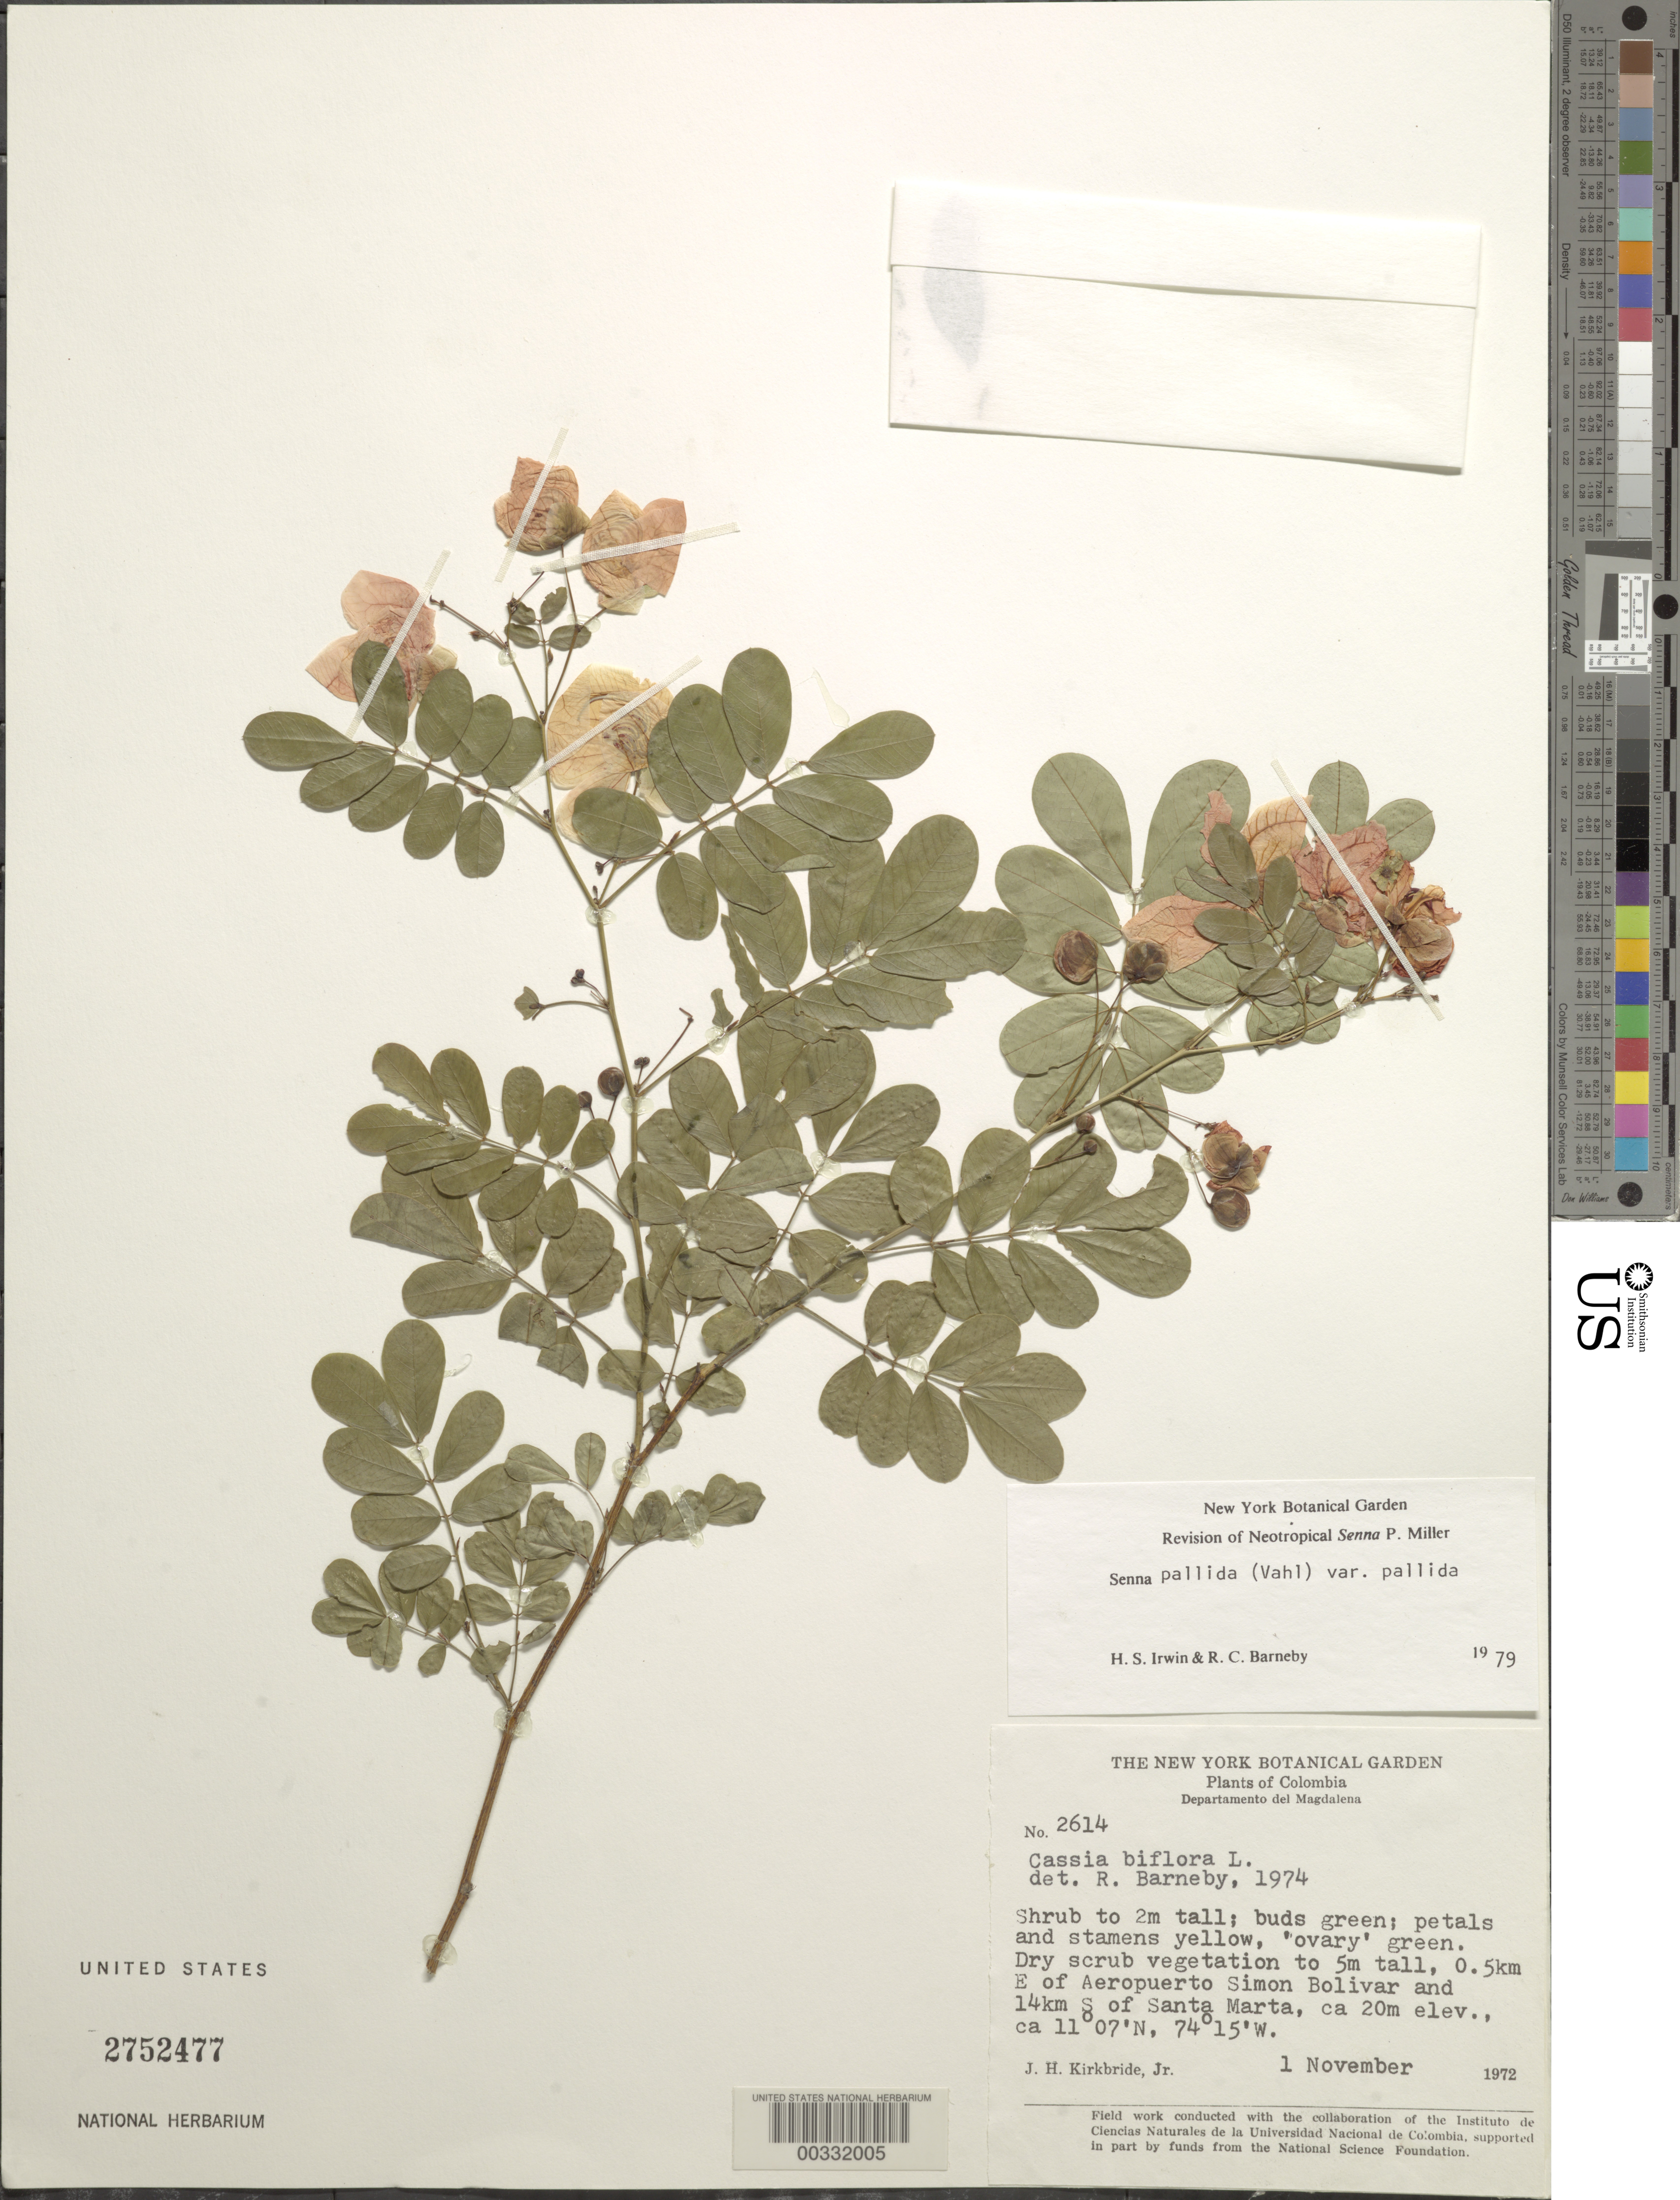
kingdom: Plantae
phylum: Tracheophyta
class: Magnoliopsida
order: Fabales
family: Fabaceae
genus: Senna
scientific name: Senna pallida var. pallida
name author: (Vahl) H.S. Irwin & Barneby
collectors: J. H. Kirkbride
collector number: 2614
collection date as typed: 01 Nov 1972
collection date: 1972-11-01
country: Colombia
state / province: Magdalena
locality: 0.5 km E of Aeropuerto simon Bolivar and 14 km S of Santa Maria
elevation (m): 20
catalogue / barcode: US 2752477